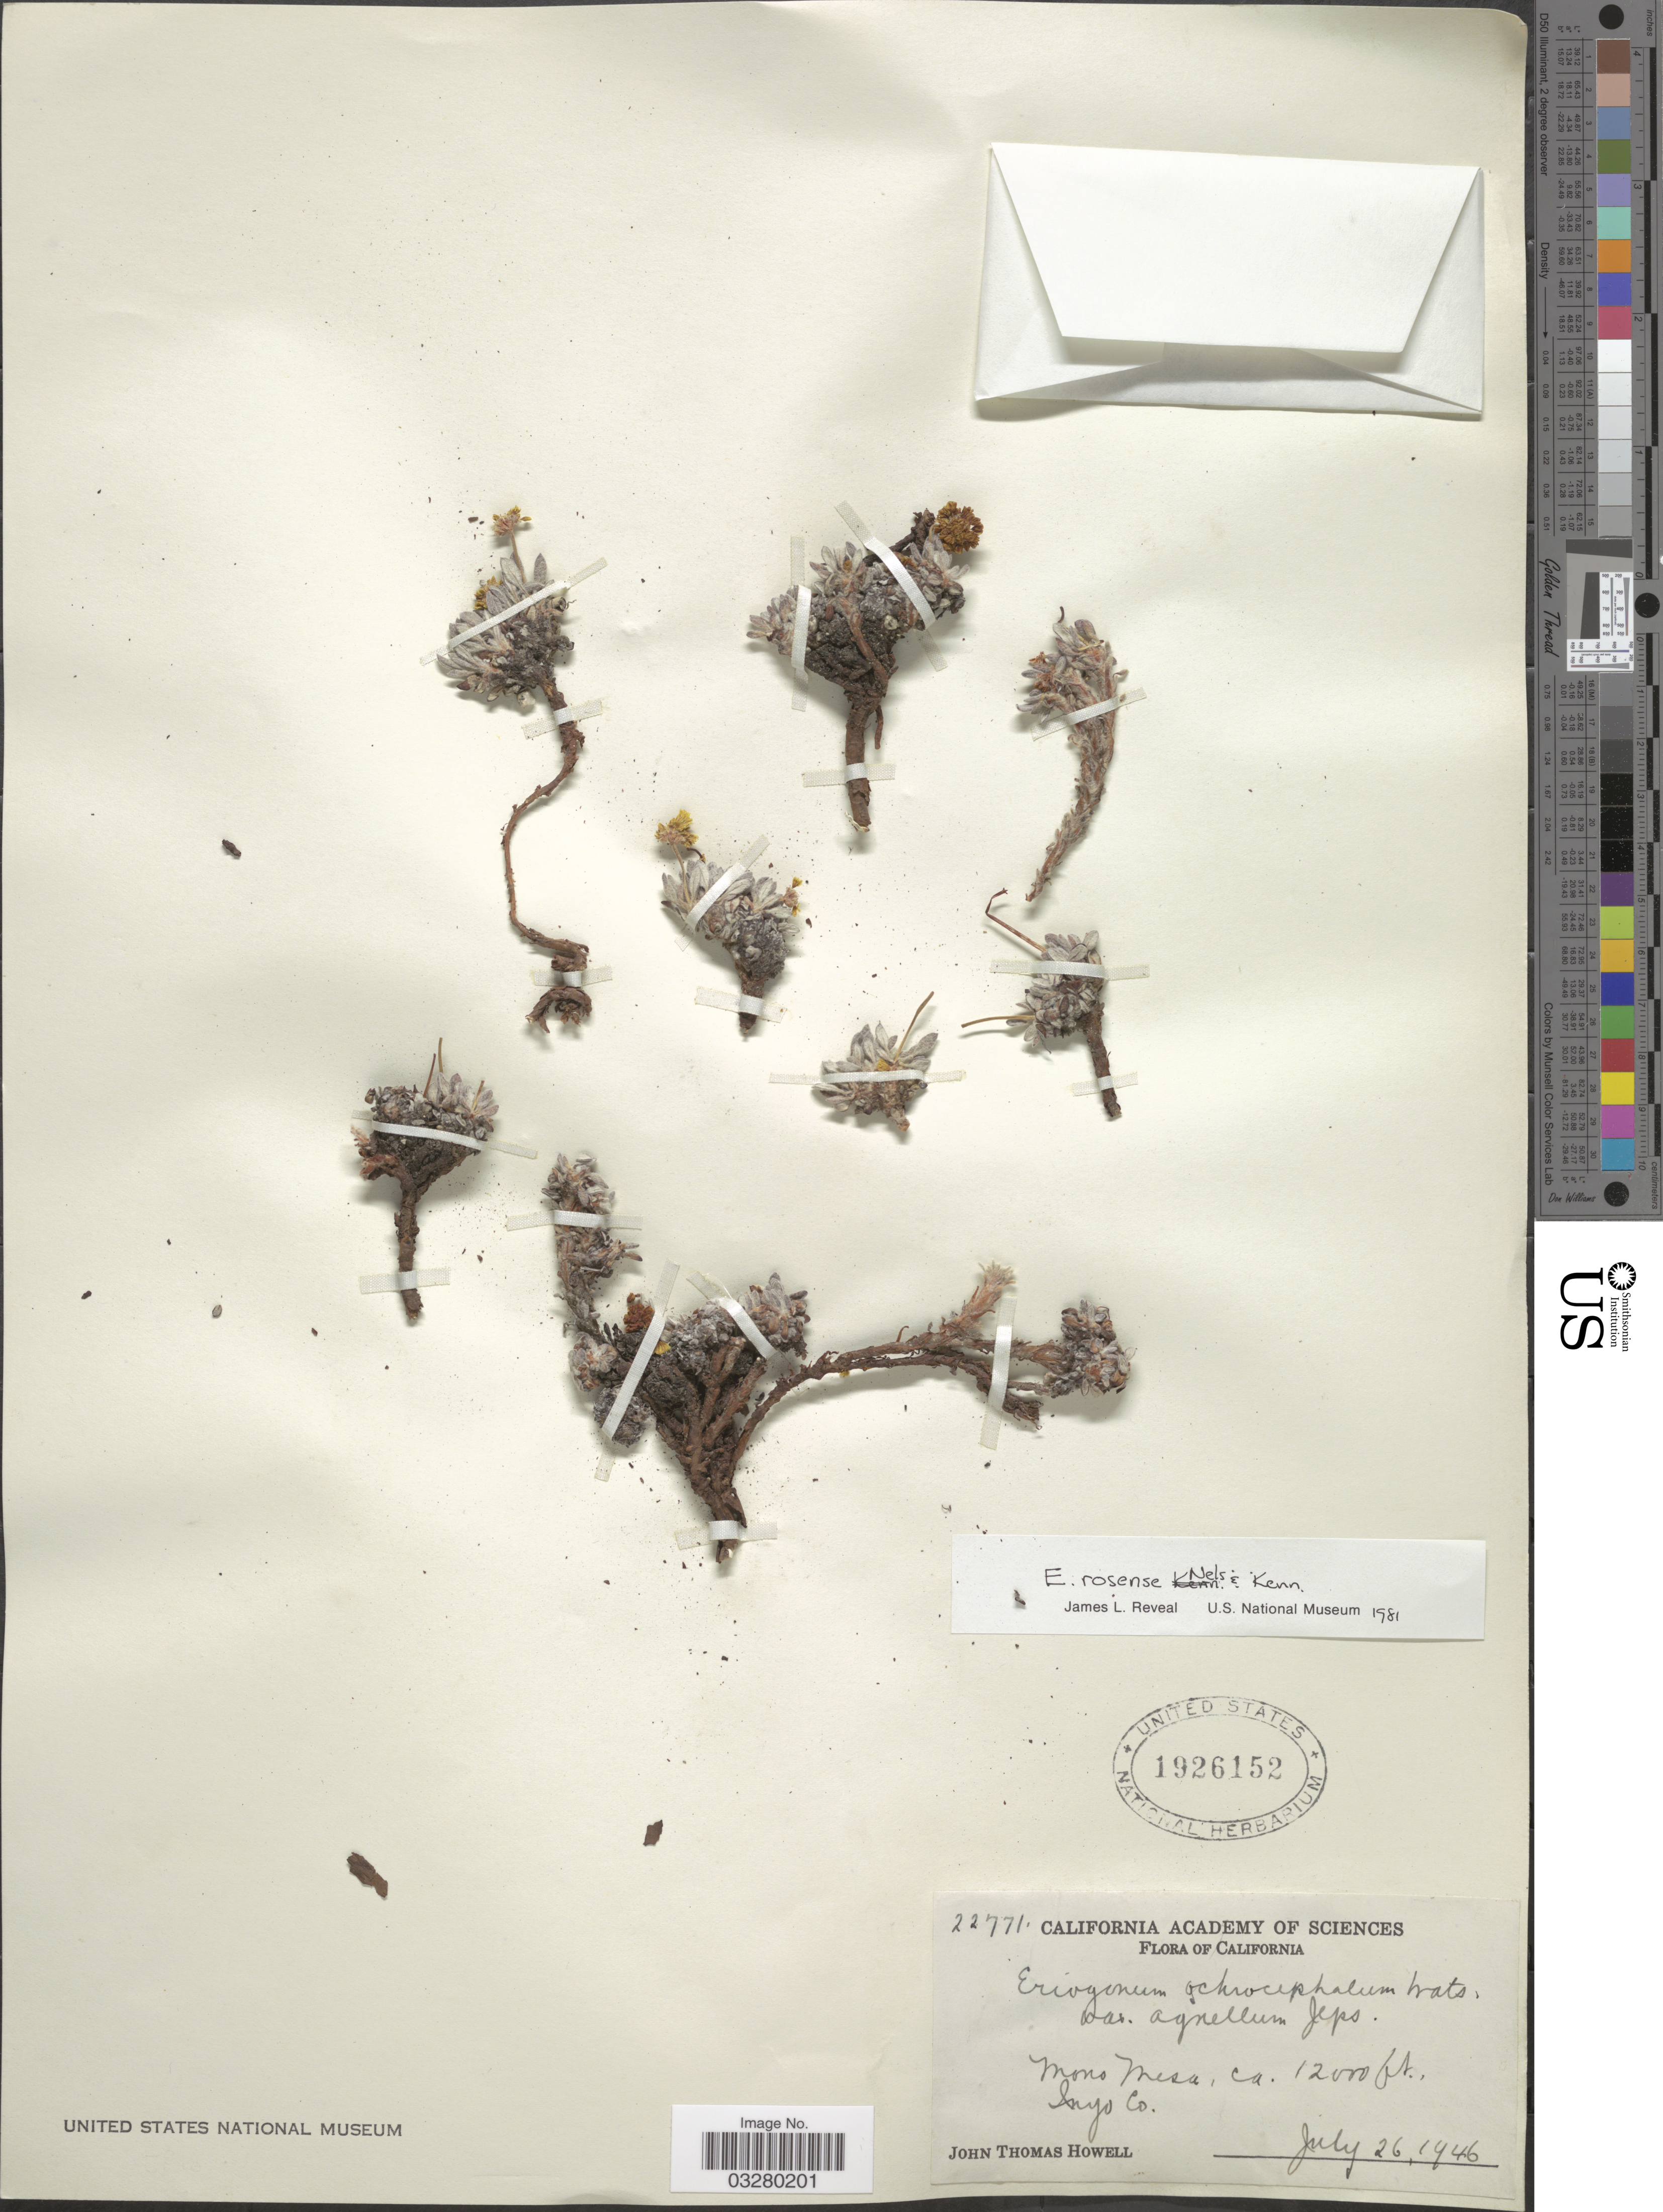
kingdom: Plantae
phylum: Tracheophyta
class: Magnoliopsida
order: Caryophyllales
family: Polygonaceae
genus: Eriogonum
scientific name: Eriogonum rosense var. subracemosum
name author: A. Nelson & P.B. Kenn.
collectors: J. T. Howell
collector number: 22771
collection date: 1946-07-26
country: United States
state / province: California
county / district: Inyo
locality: Mono Mesa. Inyo Co.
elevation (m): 3658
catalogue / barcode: US 1926152